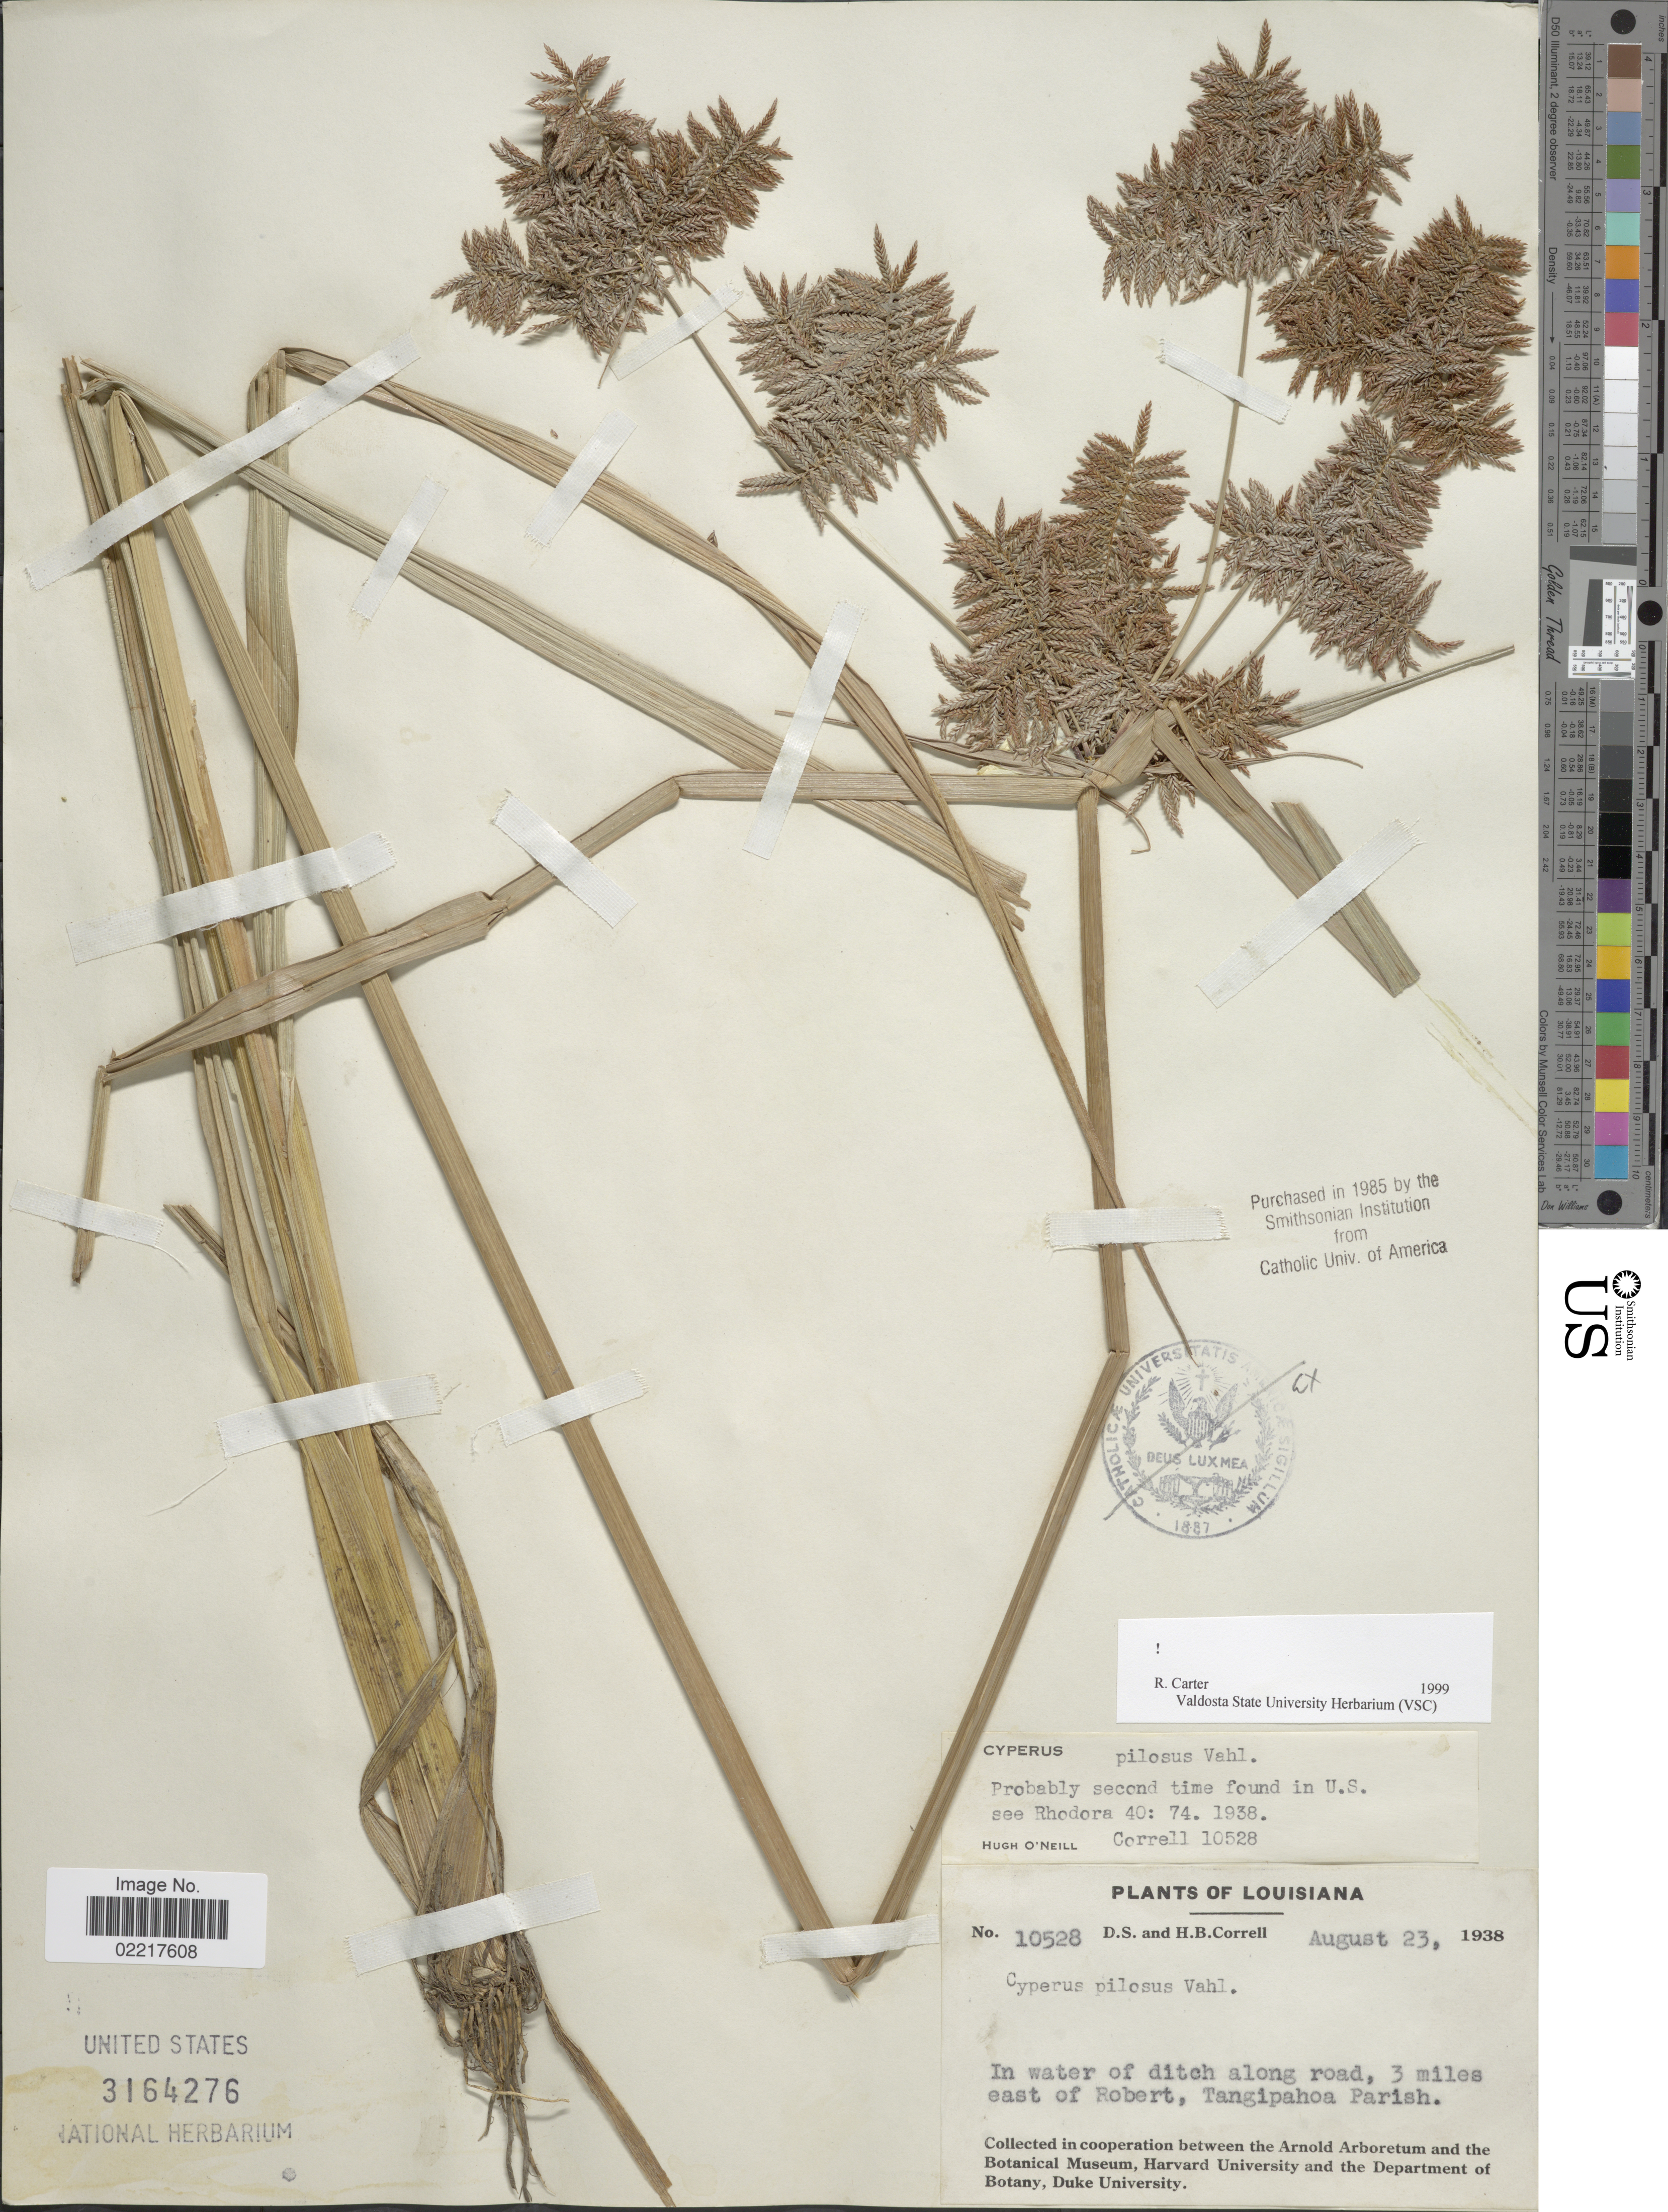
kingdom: Plantae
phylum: Tracheophyta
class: Liliopsida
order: Poales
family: Cyperaceae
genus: Cyperus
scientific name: Cyperus pilosus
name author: Vahl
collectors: D. S. Correll & H. Correll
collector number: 10528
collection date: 1938-08-23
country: United States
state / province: Louisiana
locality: In water of ditch along road, 3 miles east of Robert, Tangipahoa Parish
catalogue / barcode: US 3164276